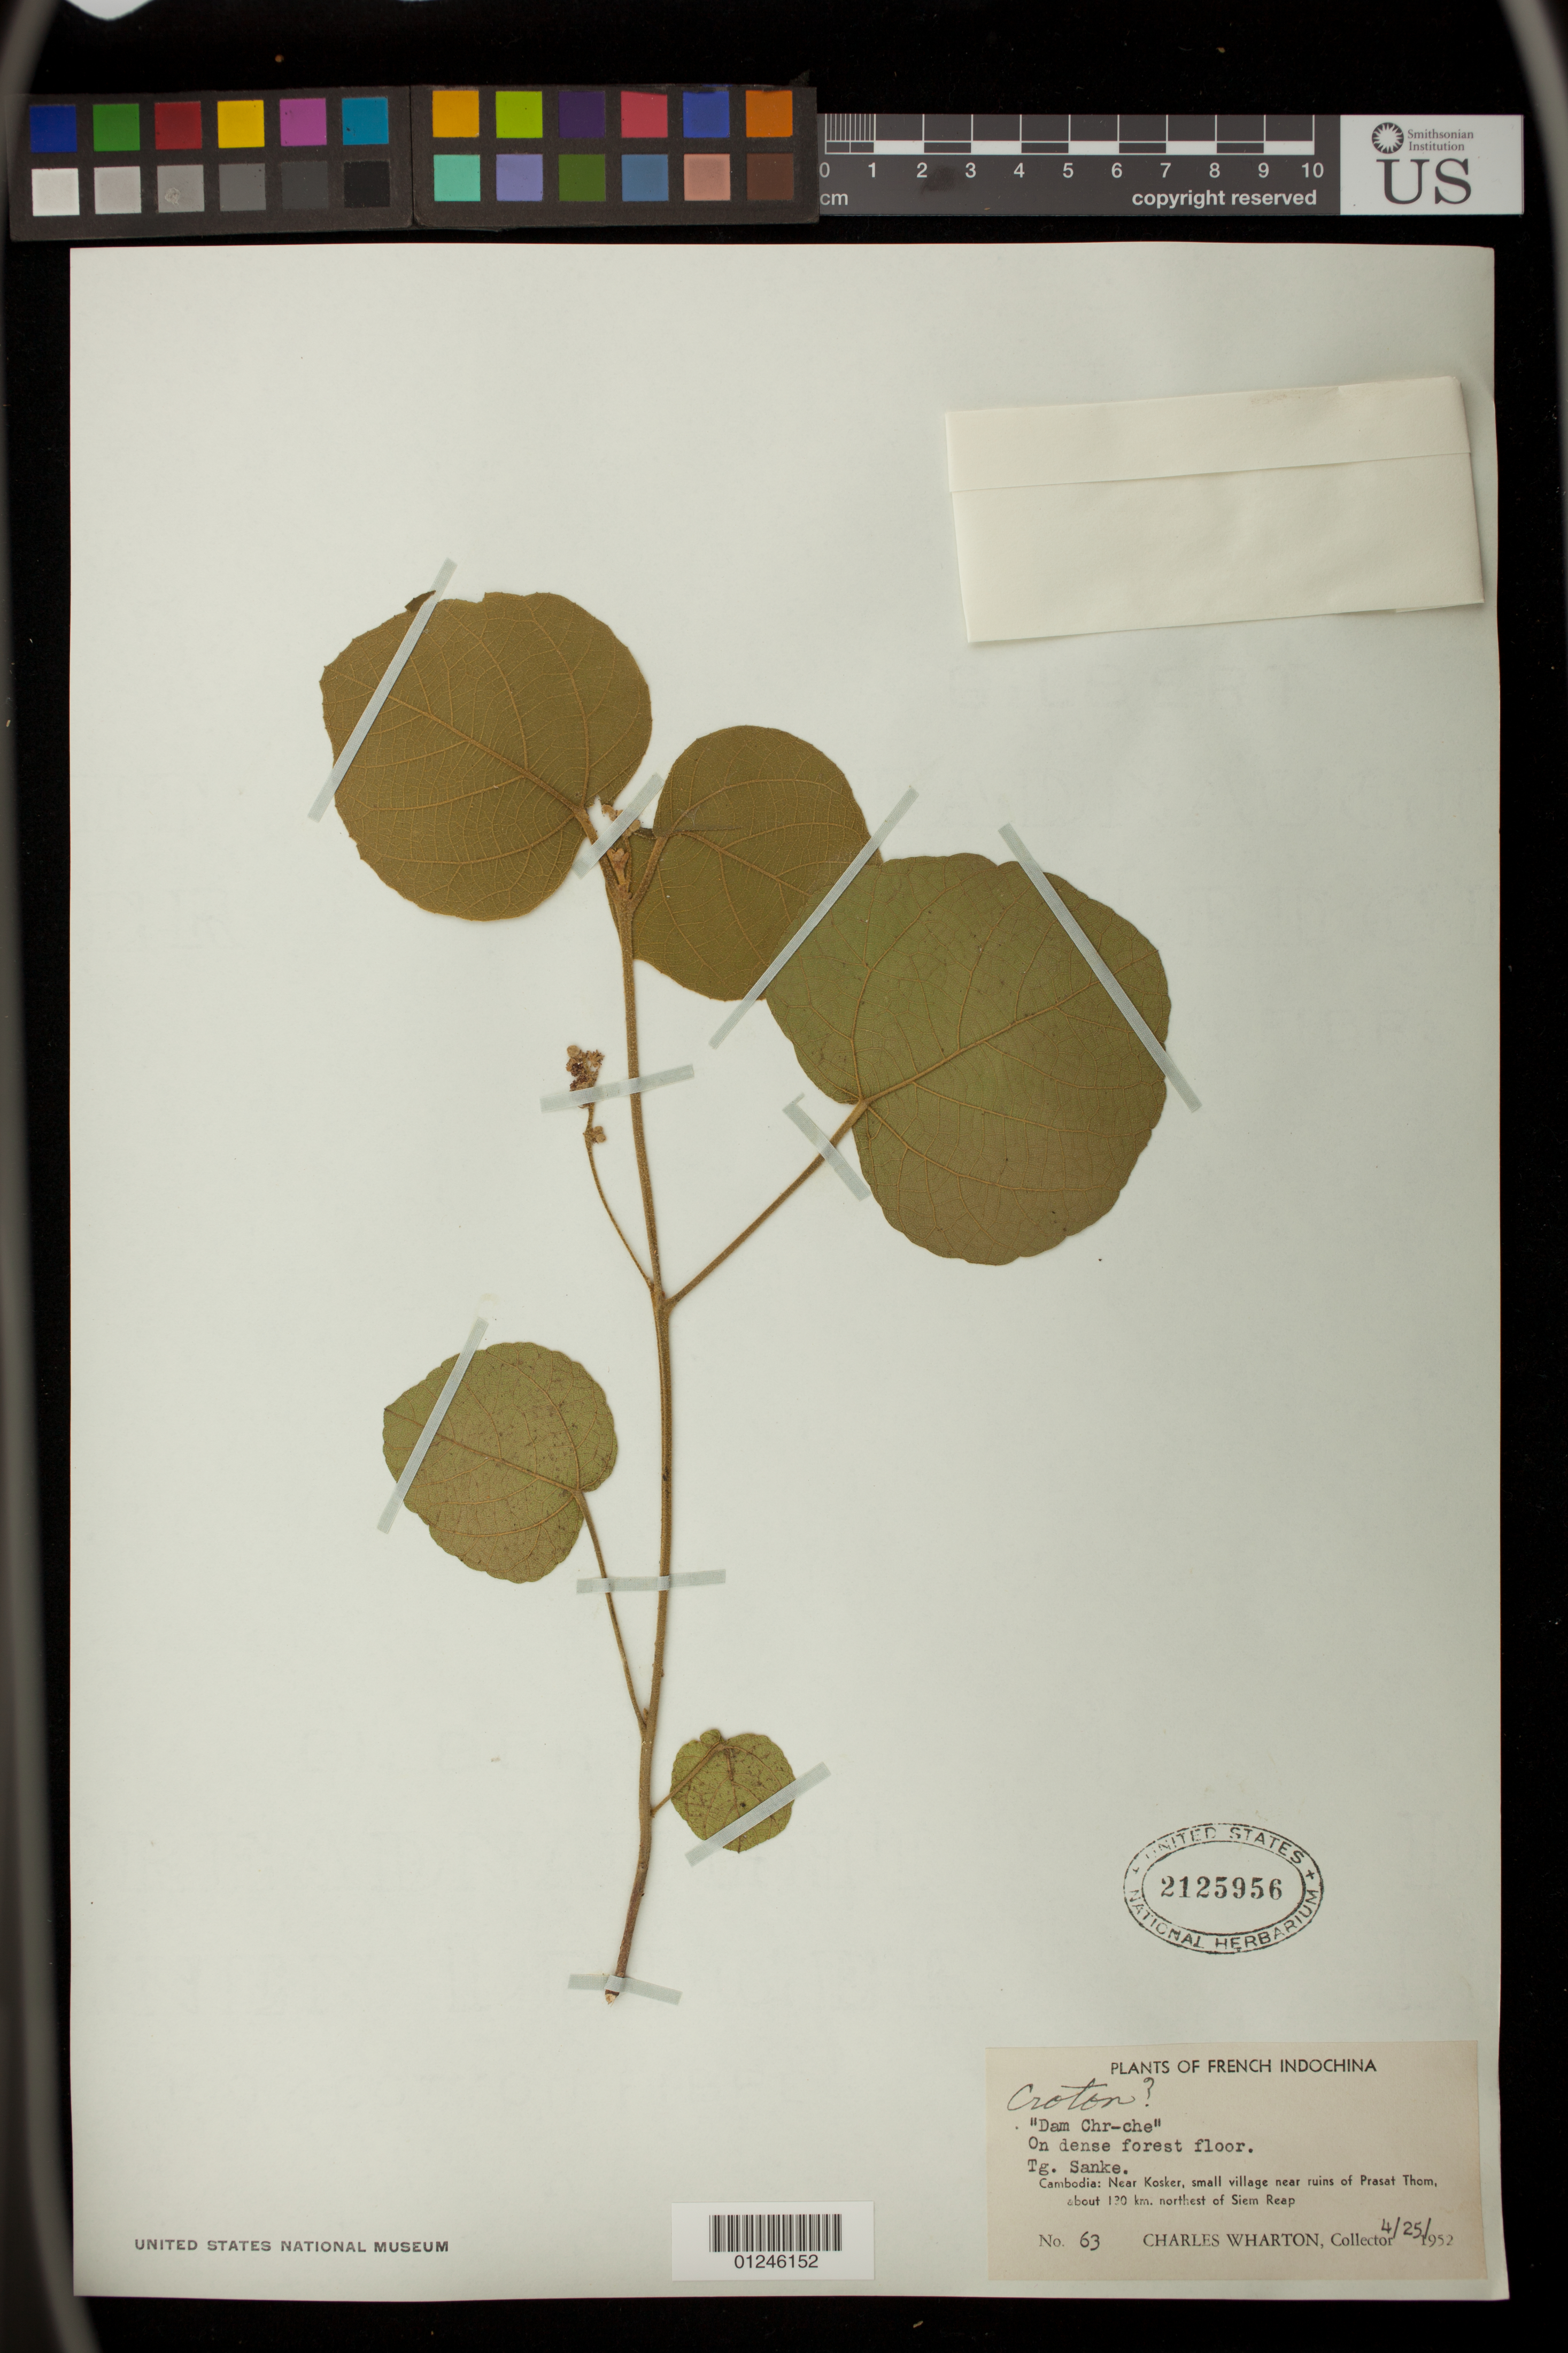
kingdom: Plantae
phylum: Tracheophyta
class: Magnoliopsida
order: Malpighiales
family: Euphorbiaceae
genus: Croton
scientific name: Croton sp.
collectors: C. Wharton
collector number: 63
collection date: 1952-04-25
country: Cambodia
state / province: Preah Vihear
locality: Near Kosker, small village near ruins of Prasat Thom, about 130 km northeast of Siem Reap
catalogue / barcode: US 2125956